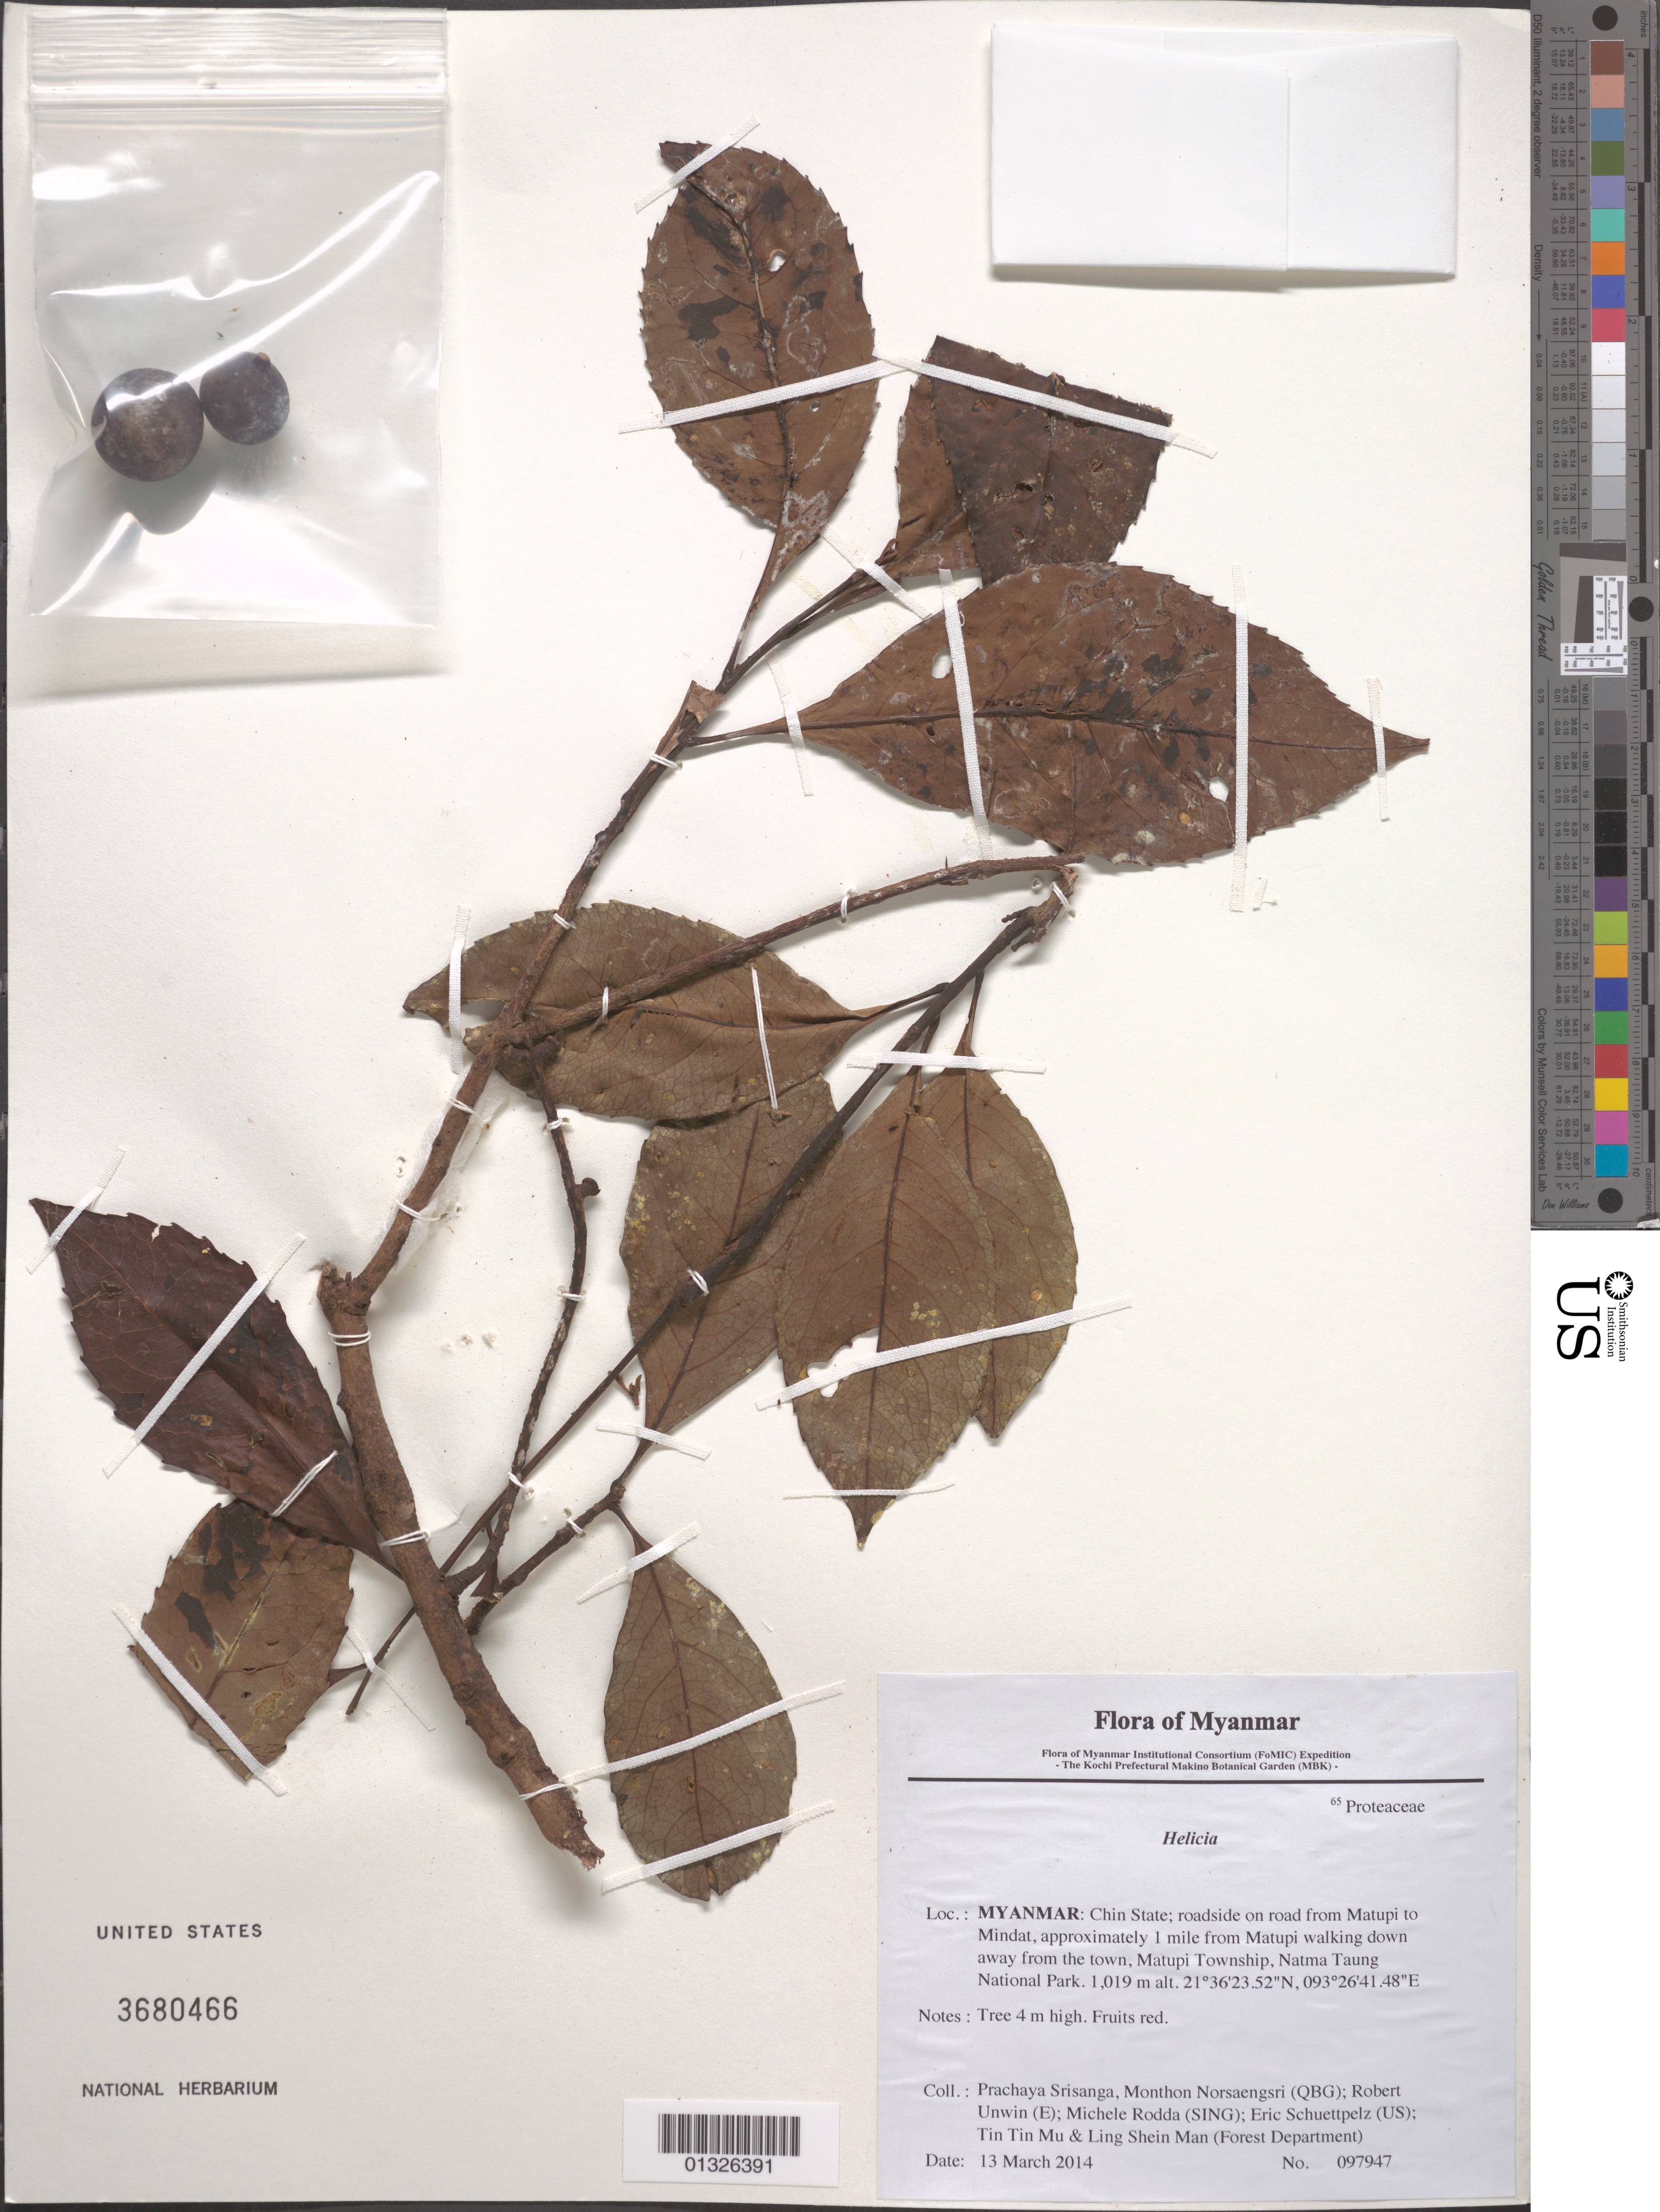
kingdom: Plantae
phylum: Tracheophyta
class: Magnoliopsida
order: Proteales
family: Proteaceae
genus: Helicia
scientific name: Helicia sp.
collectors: P. Srisanga, M. Norsaengsri, R. Unwin, M. Rodda, E. Schuettpelz, Tin Tin Mu & Ling Shein Man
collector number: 97947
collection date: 2014-03-13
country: Myanmar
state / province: Chin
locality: Roadside on road from Matupi to Mindat, approximately 1 mile from Matupi walking down away from the town, Matupi Township, Natma Taung National Park.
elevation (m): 1019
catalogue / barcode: US 3680466